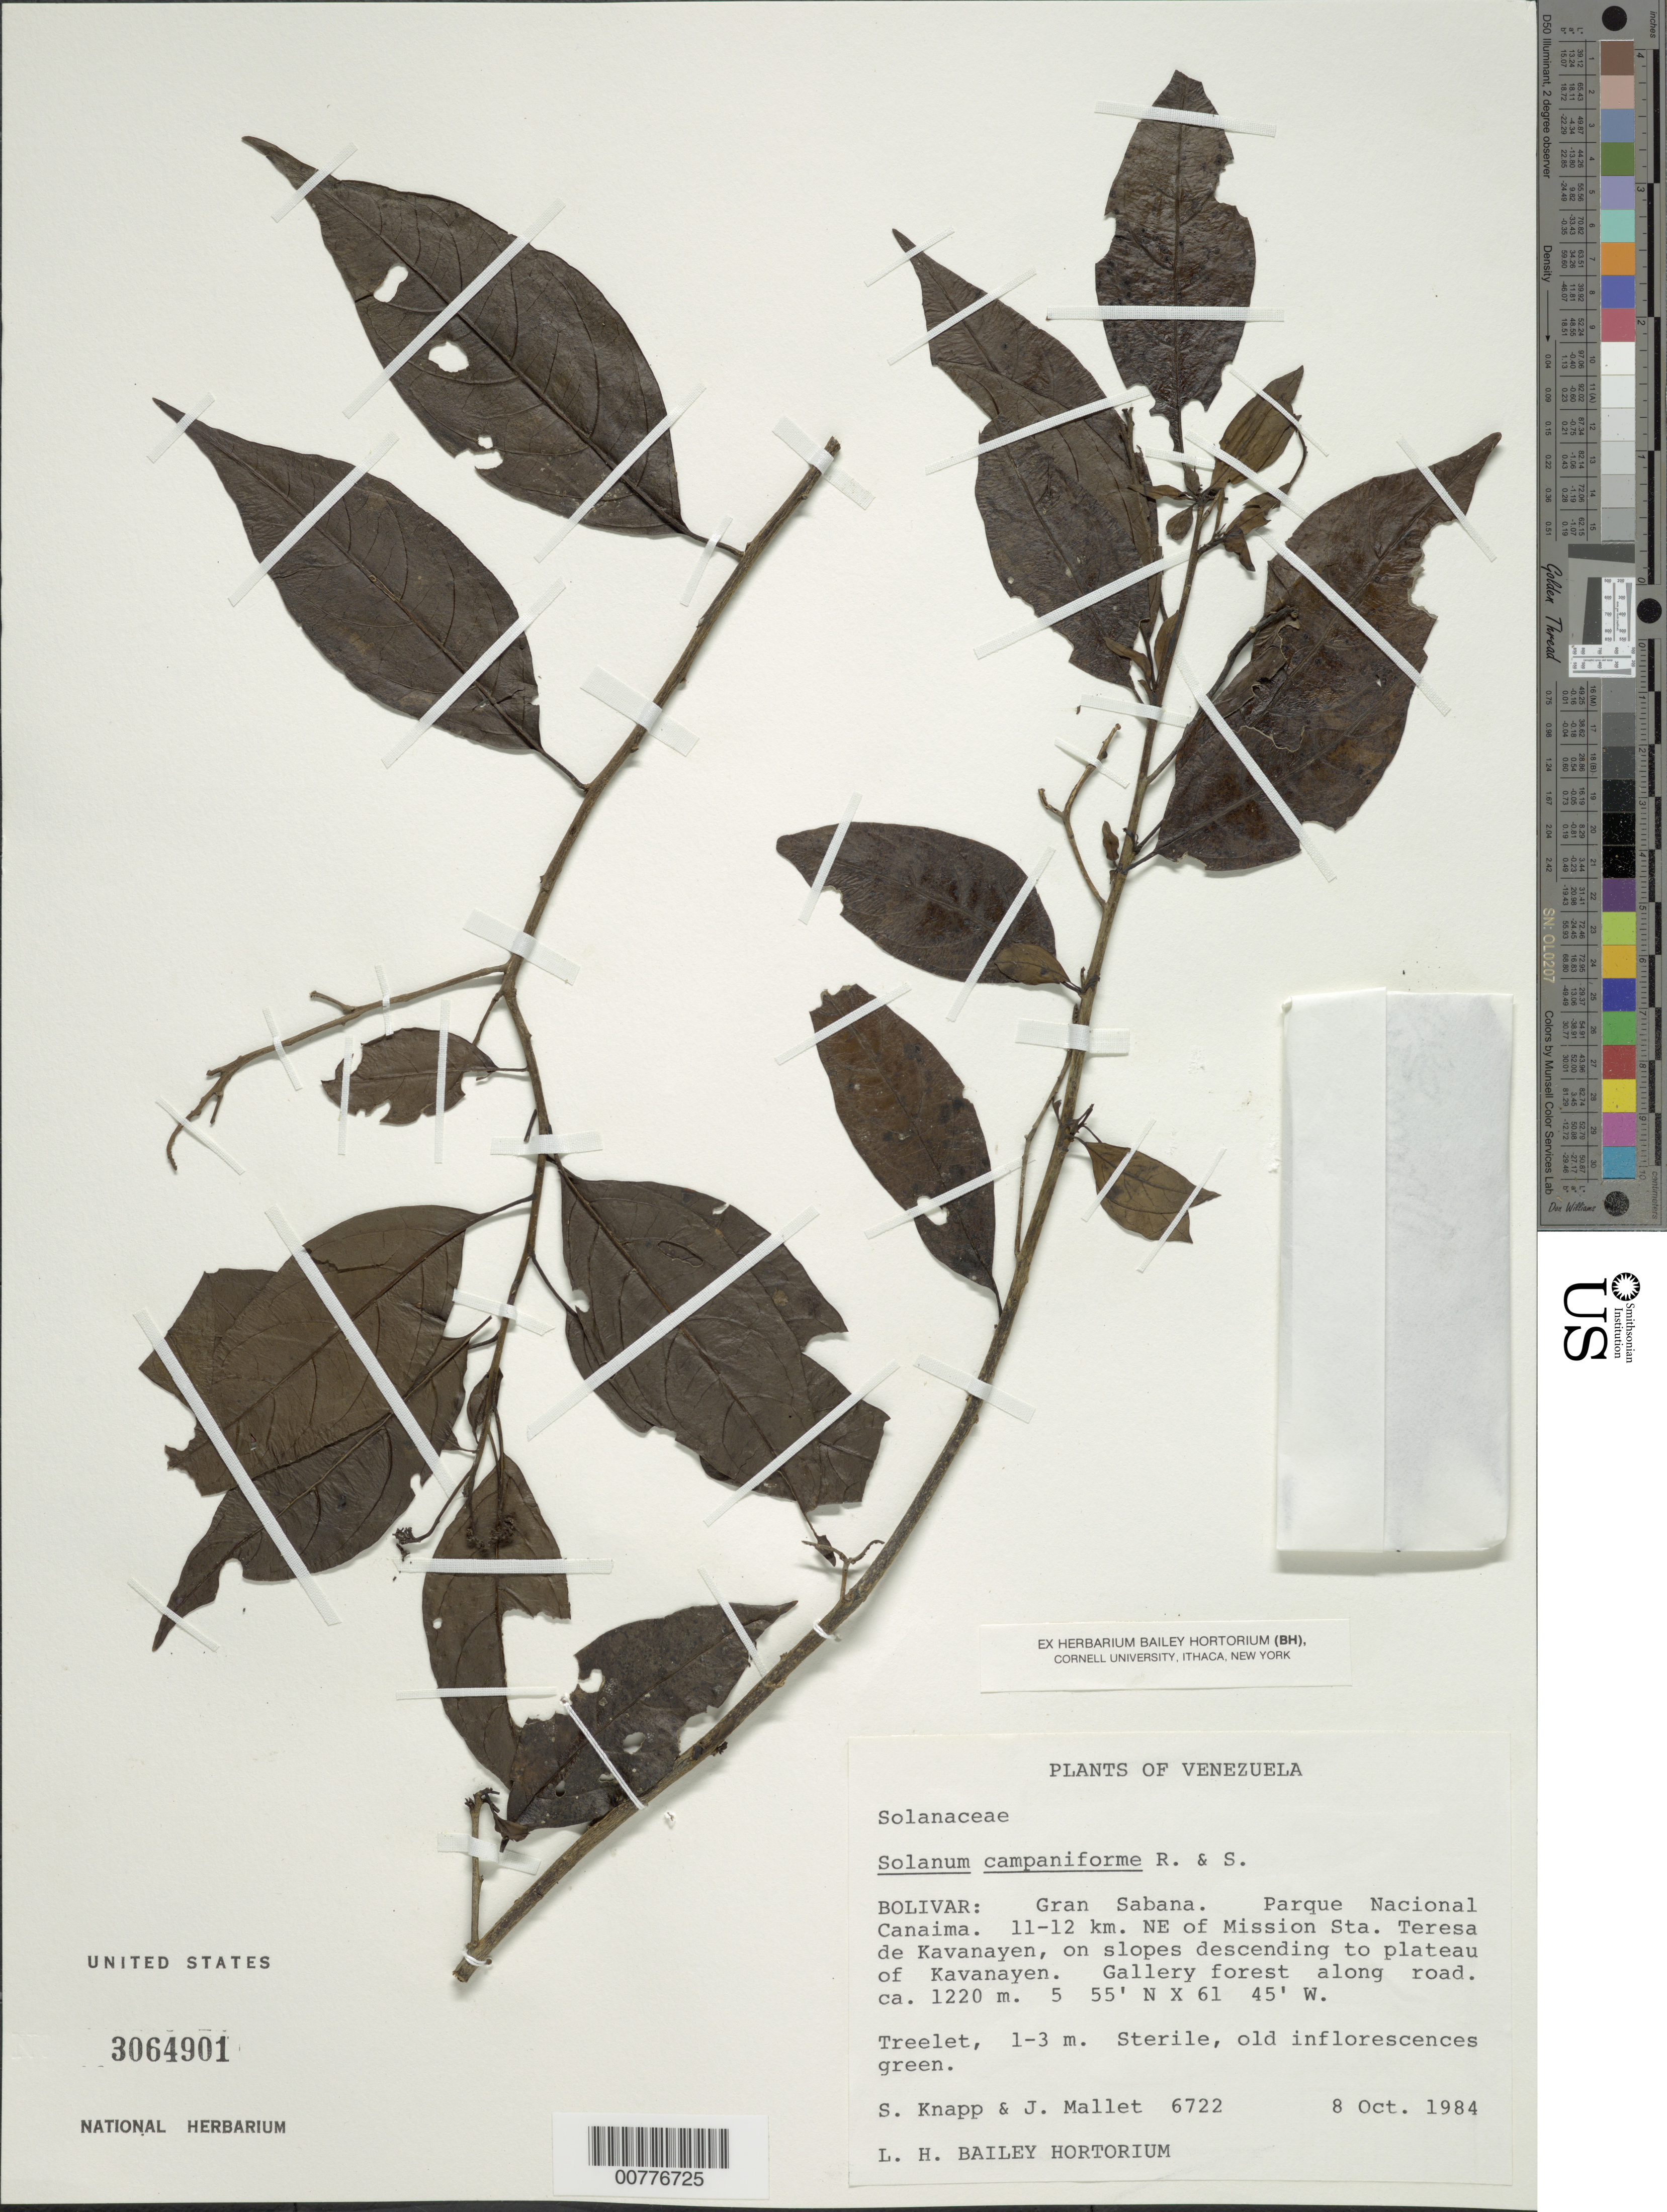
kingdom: Plantae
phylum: Tracheophyta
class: Magnoliopsida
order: Solanales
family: Solanaceae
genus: Solanum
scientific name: Solanum campaniforme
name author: Roem. & Schult.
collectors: S. Knapp & J. Mallet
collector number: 6722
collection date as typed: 10 Oct 1984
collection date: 1984-10-10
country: Venezuela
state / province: Bolívar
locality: Gran Sabana, Parque Nacional Canaima, 11-12 km NE of Mission Sta. Teresa de Kavanayen, slopes to Kavanayen plateau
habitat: gallery forest along road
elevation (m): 1220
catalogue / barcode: US 3064901